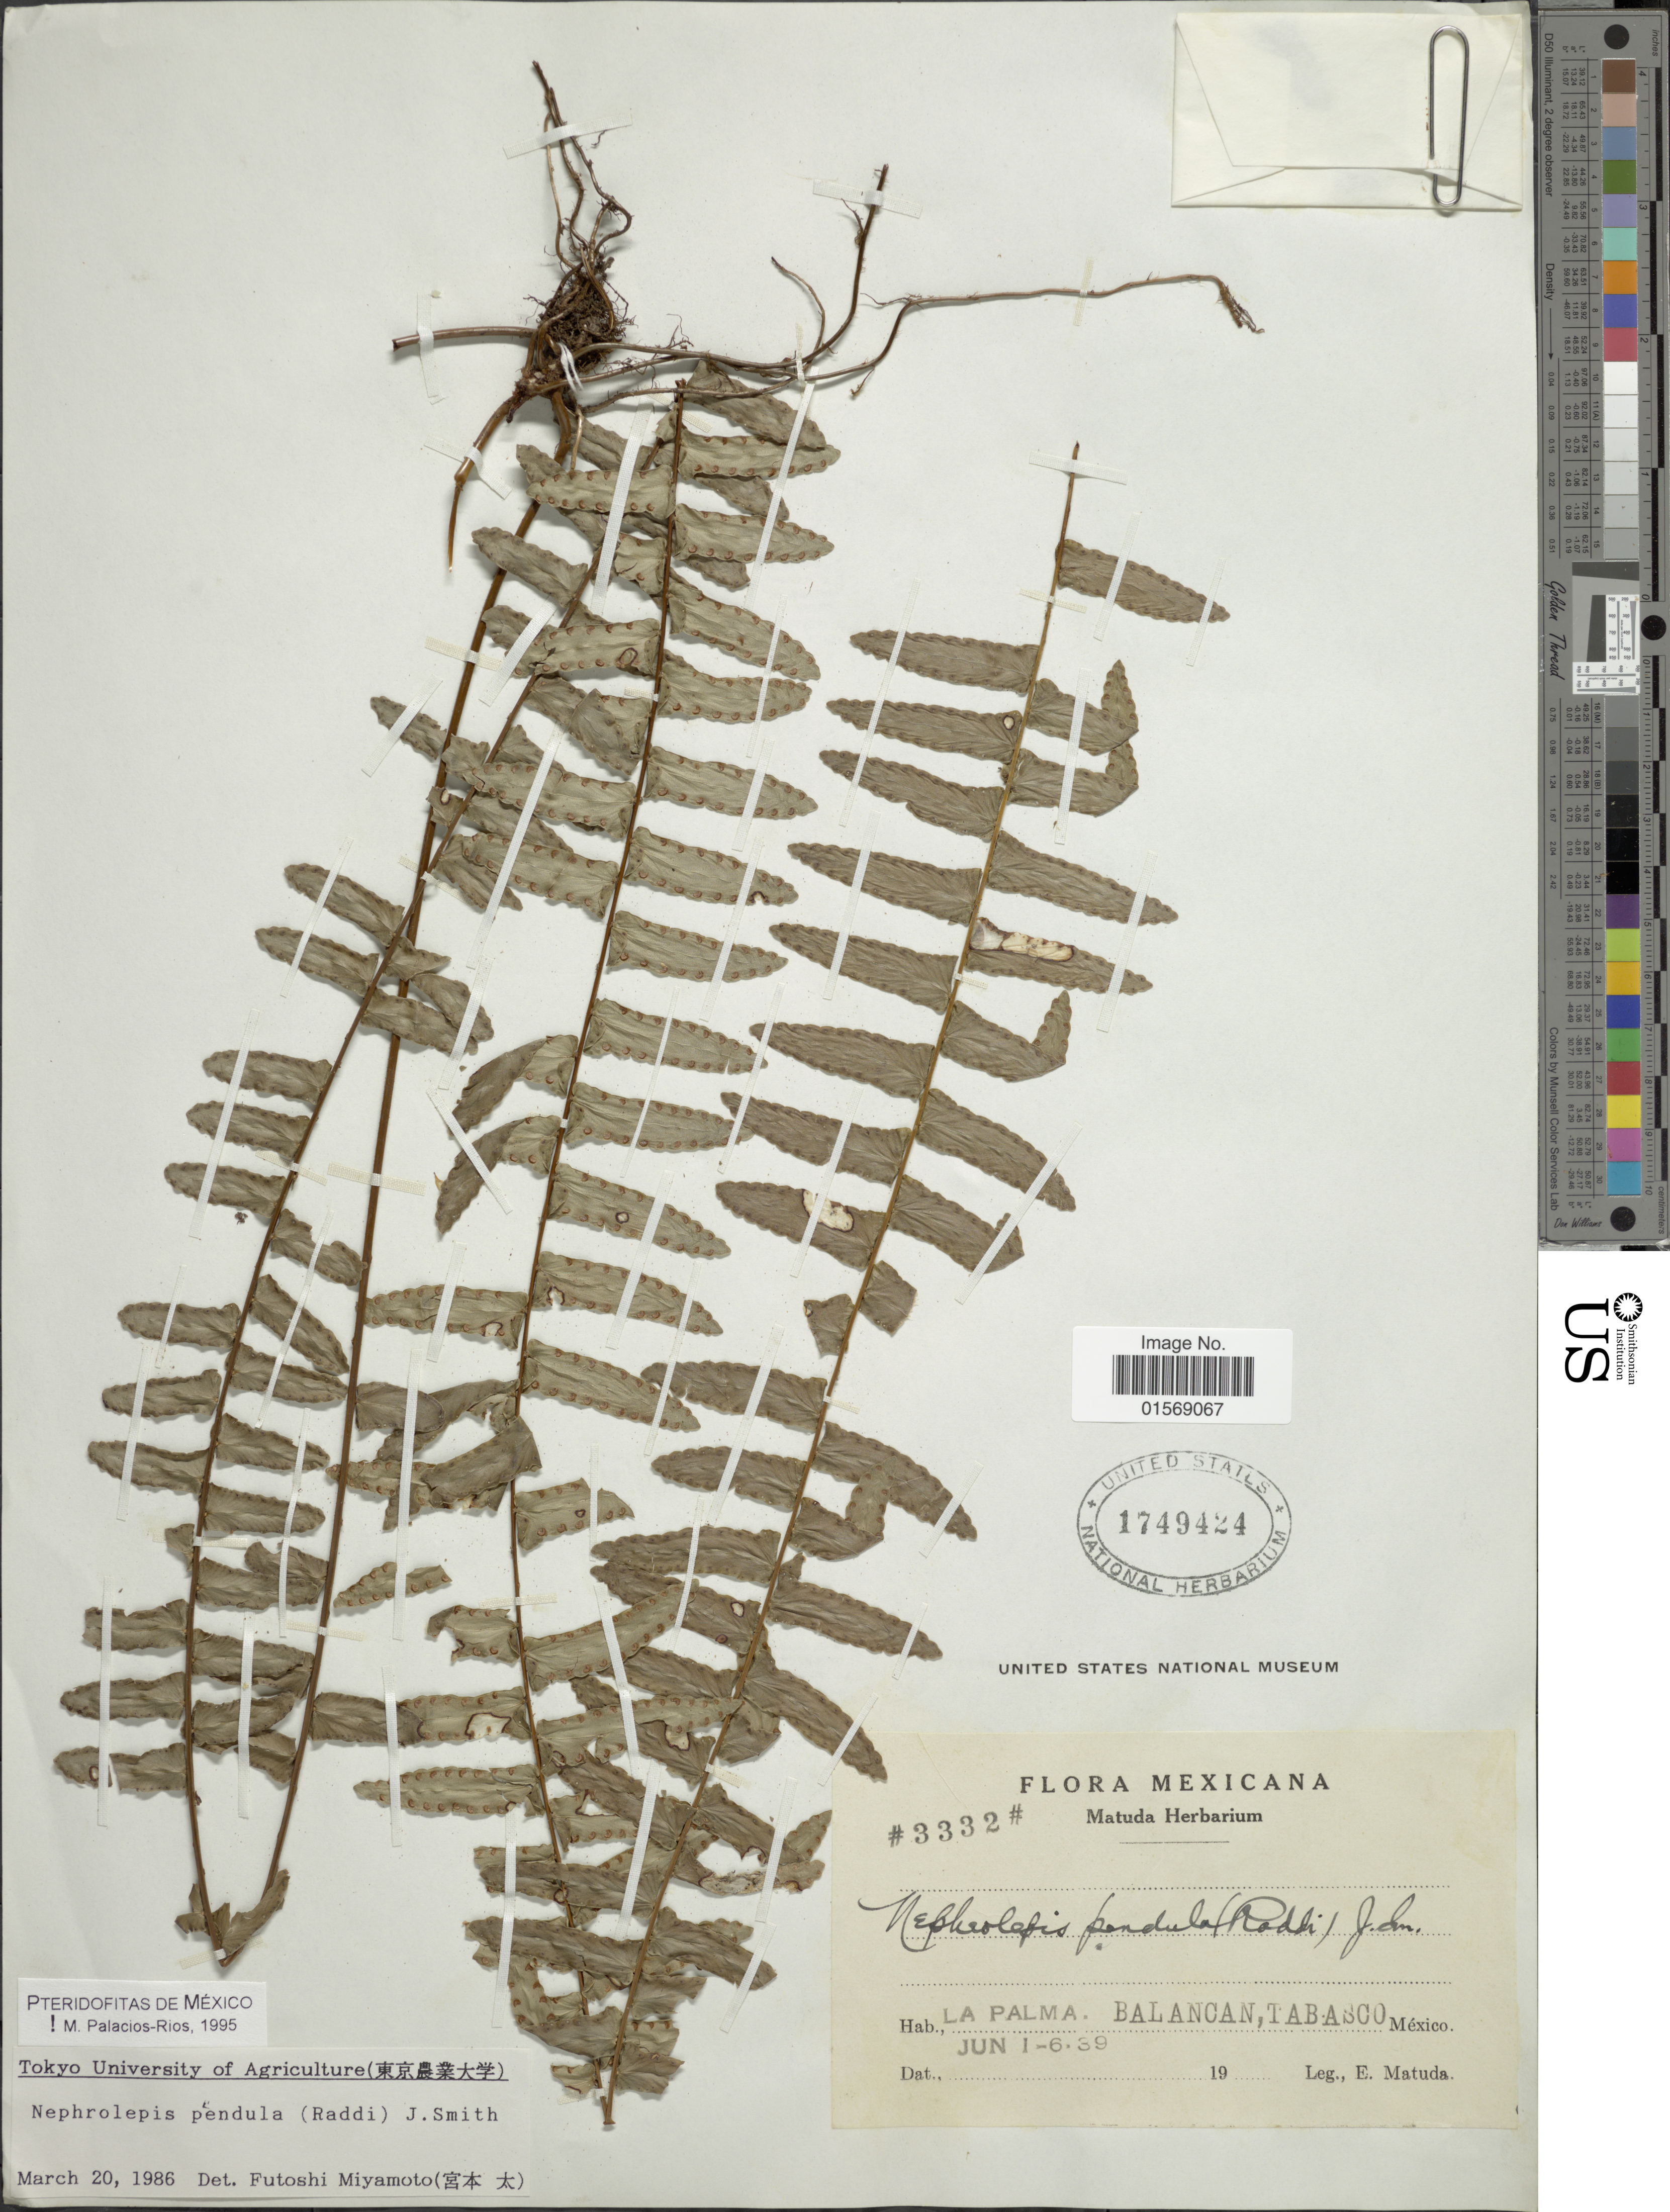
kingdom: Plantae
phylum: Tracheophyta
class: Polypodiopsida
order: Polypodiales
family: Nephrolepidaceae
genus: Nephrolepis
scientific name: Nephrolepis pendula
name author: (Raddi) J. Sm.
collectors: E. Matuda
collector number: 3332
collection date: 1939-06-01/1939-06-06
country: Mexico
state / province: Tabasco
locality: Mexicana, La Palma. Balancan, Tabasco Mexico.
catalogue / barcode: US 1749424